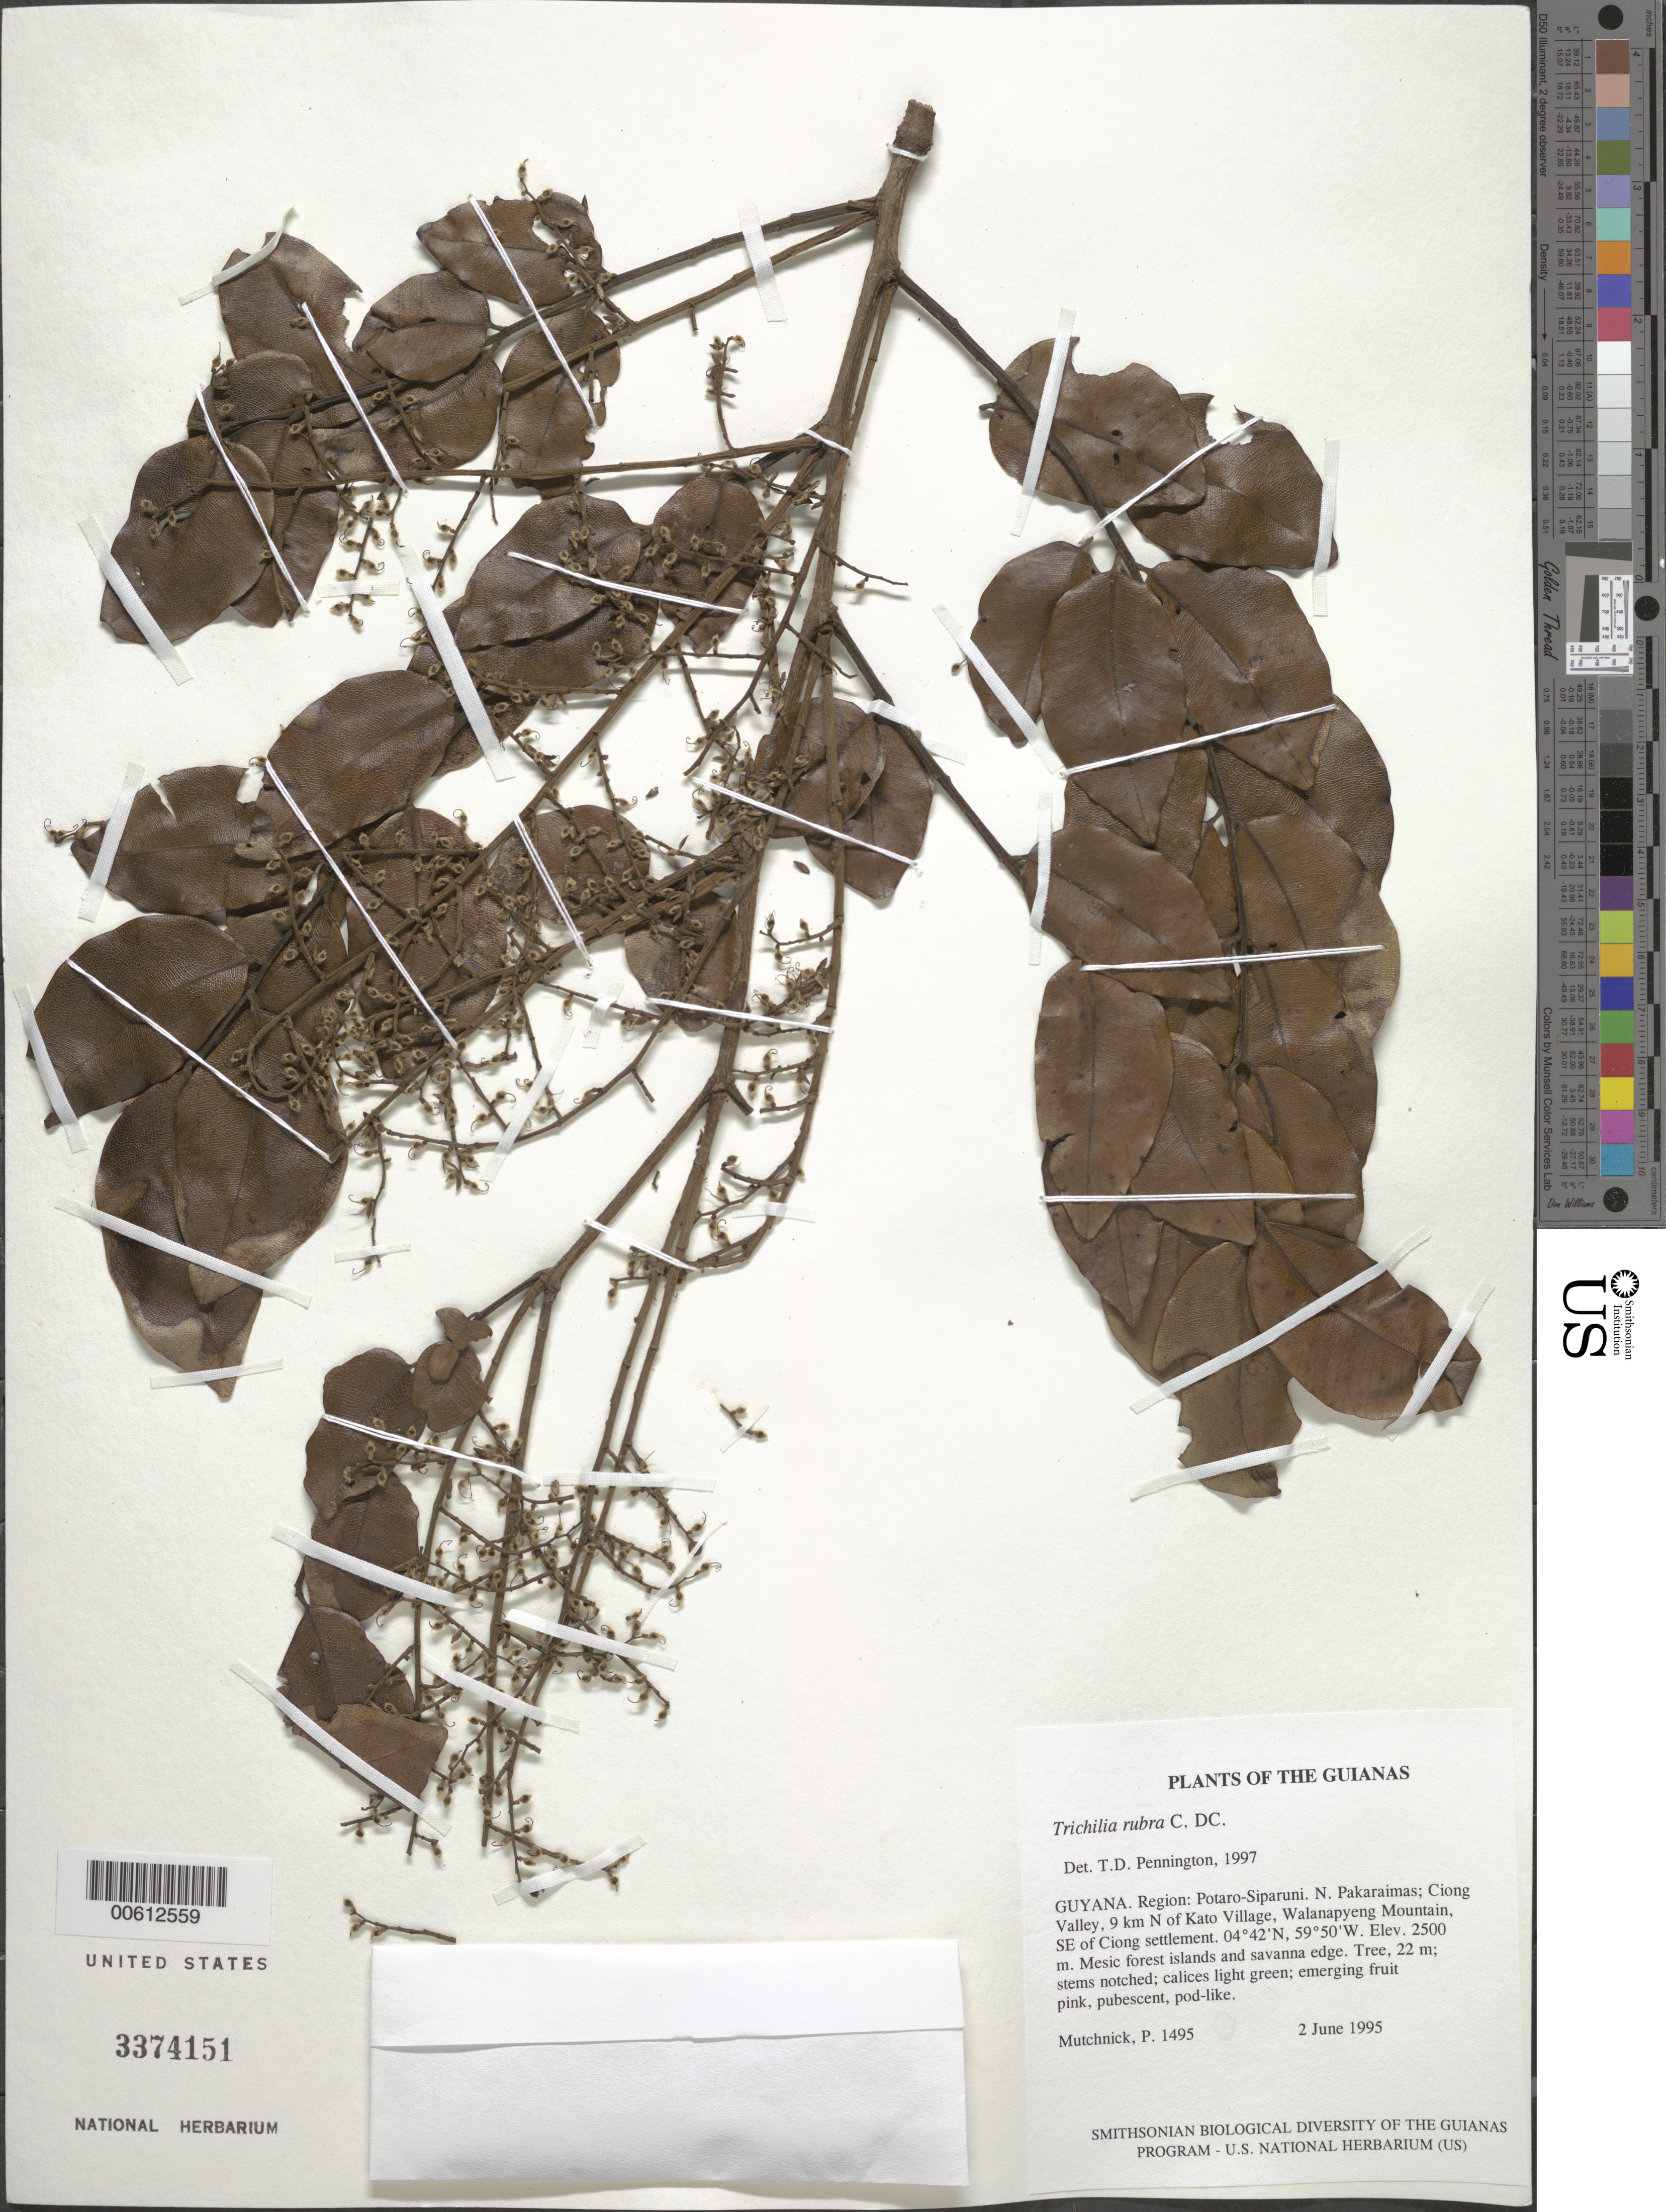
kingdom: Plantae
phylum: Tracheophyta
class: Magnoliopsida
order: Sapindales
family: Meliaceae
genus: Trichilia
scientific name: Trichilia rubra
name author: C. DC.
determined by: Pennington, T. D., (K)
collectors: P. Mutchnick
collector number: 1495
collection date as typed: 2 June 1995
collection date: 1995-06-02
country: Guyana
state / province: Potaro-Siparuni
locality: N. Pakaraimas; Ciong Valley, 9 km N of Kato Village, Walanapyeng Mountain, SE of Ciong settlement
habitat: Mesic forest islands and savanna edge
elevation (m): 2500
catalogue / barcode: US 3374151